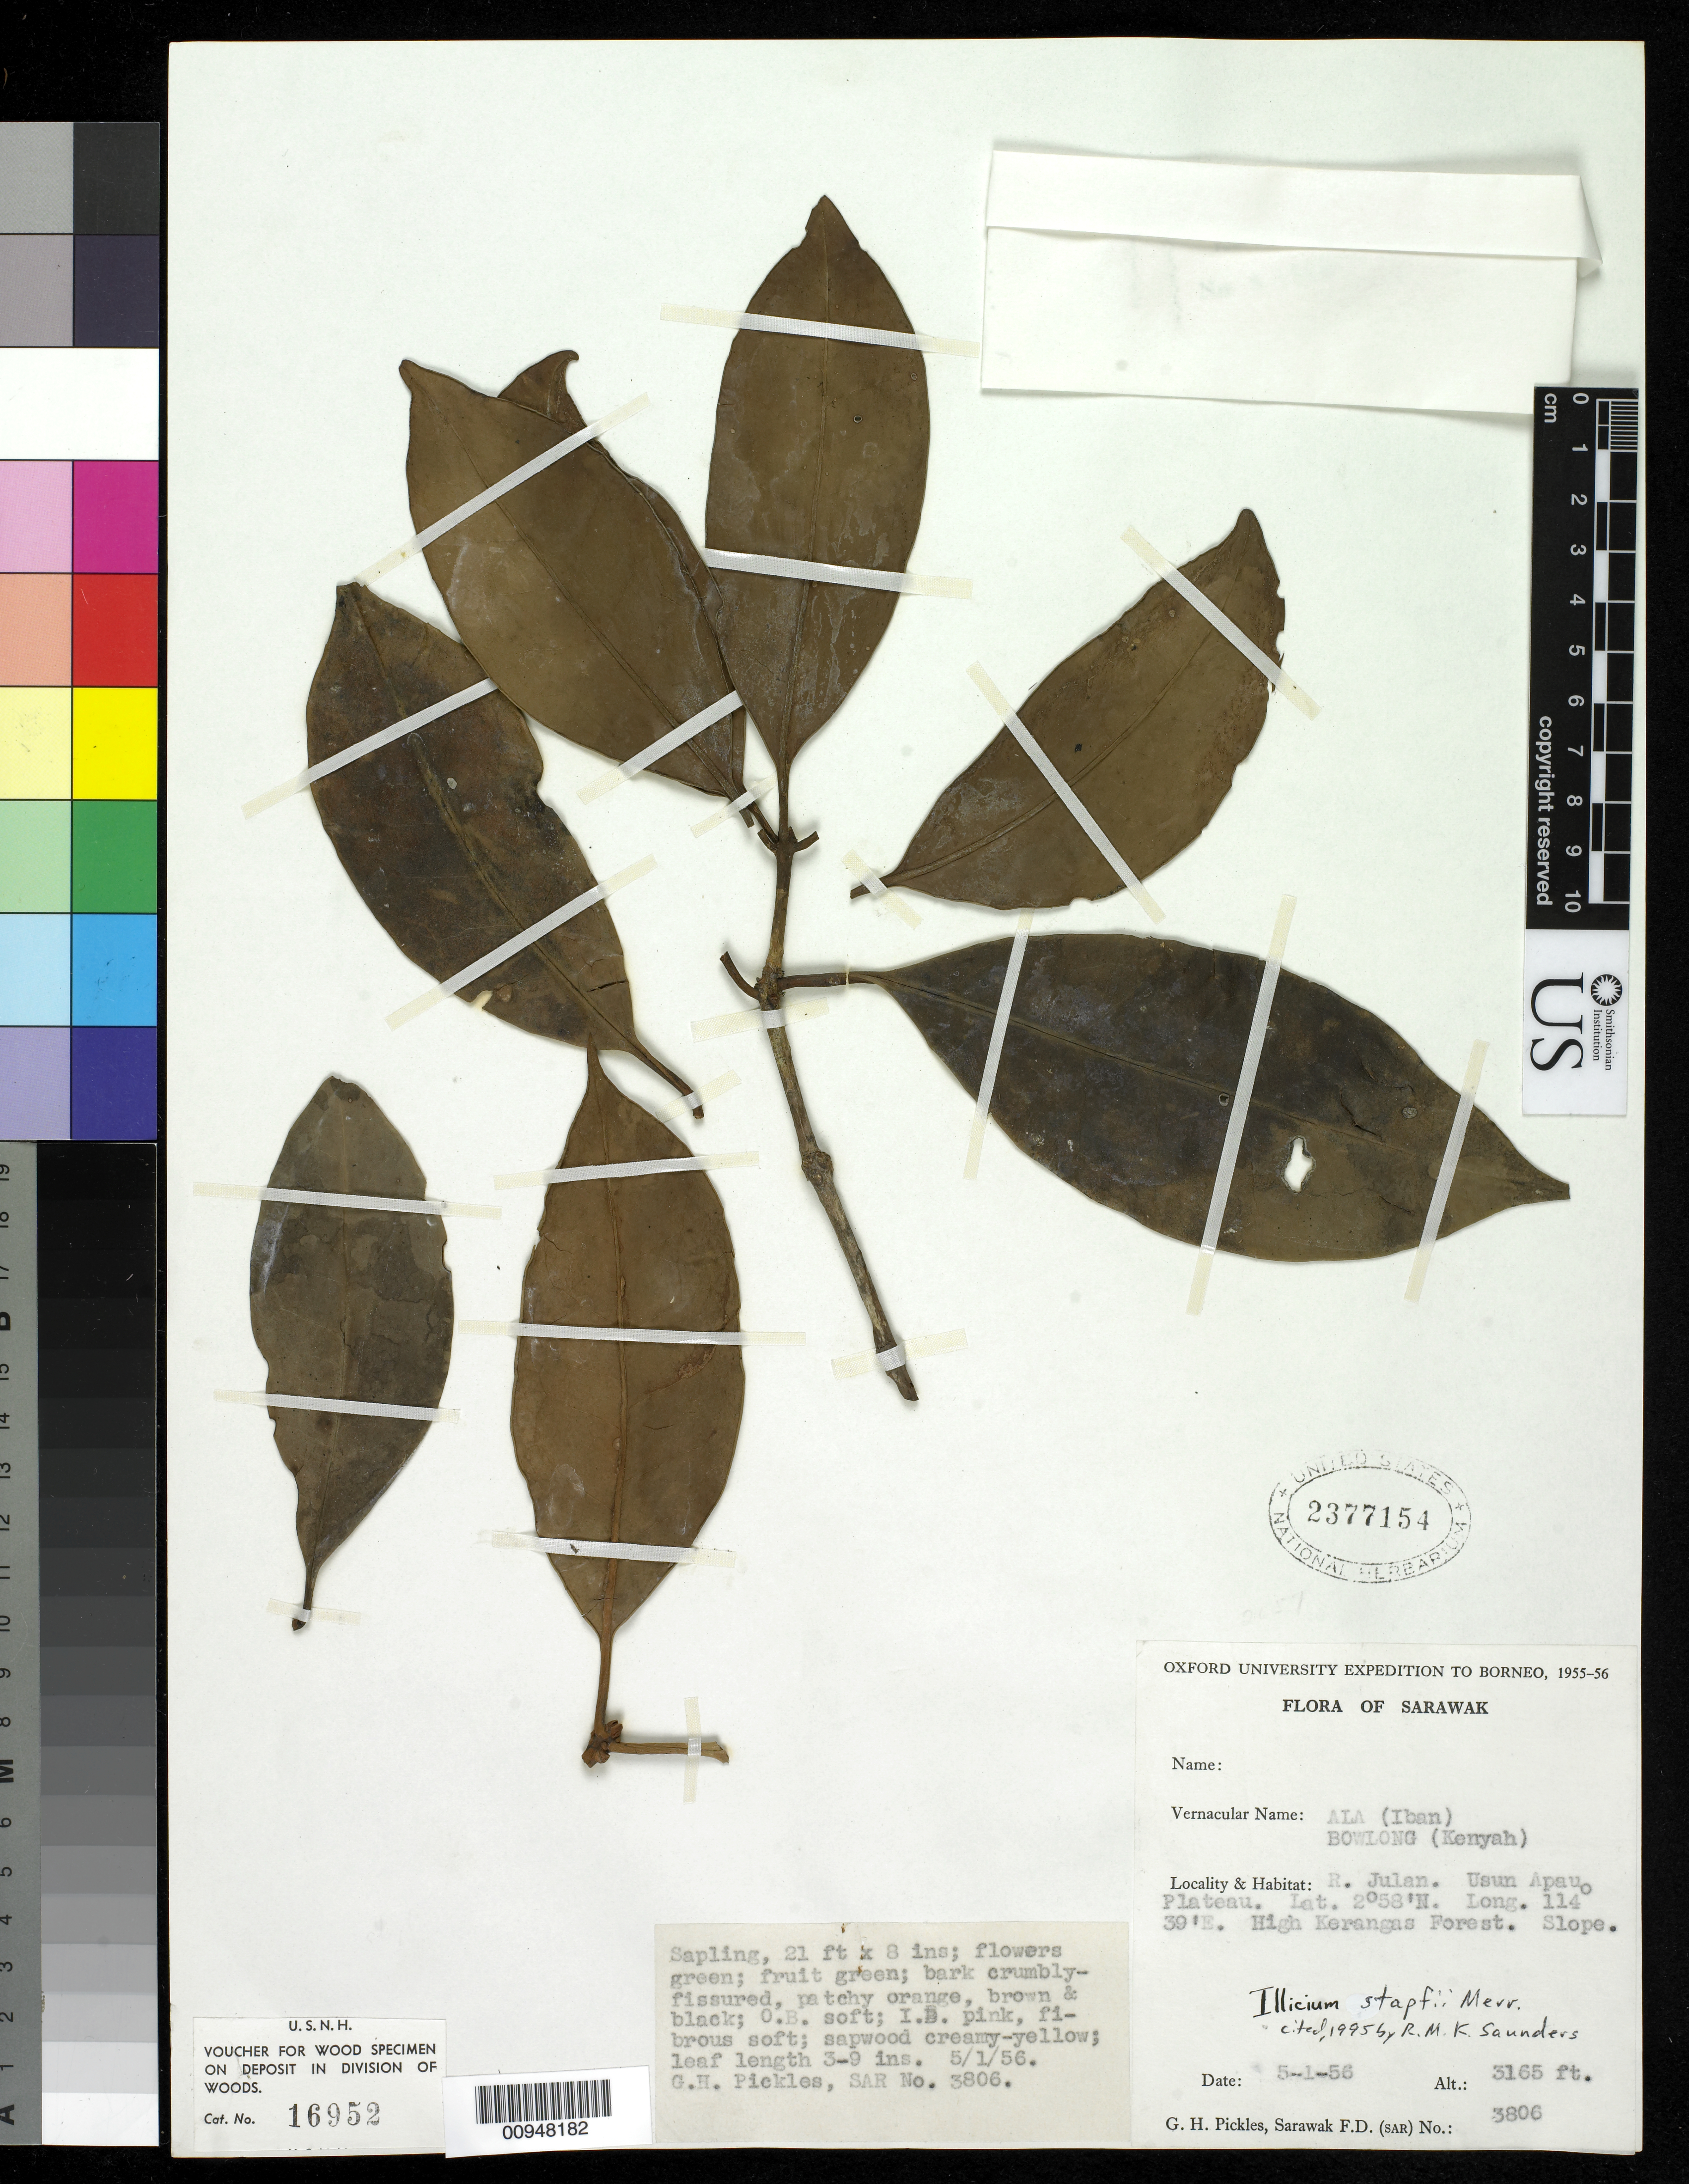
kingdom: Plantae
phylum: Tracheophyta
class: Magnoliopsida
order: Austrobaileyales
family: Schisandraceae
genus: Illicium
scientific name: Illicium stapfii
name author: Merr.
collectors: G. Pickles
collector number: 3806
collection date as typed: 05 Jan 1956 or 01 May 1956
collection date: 1956-01-05 or 1956-05-01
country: Malaysia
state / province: Sarawak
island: Borneo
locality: River Julan, Usun Apau Plateau.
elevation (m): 965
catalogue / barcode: US 2377154